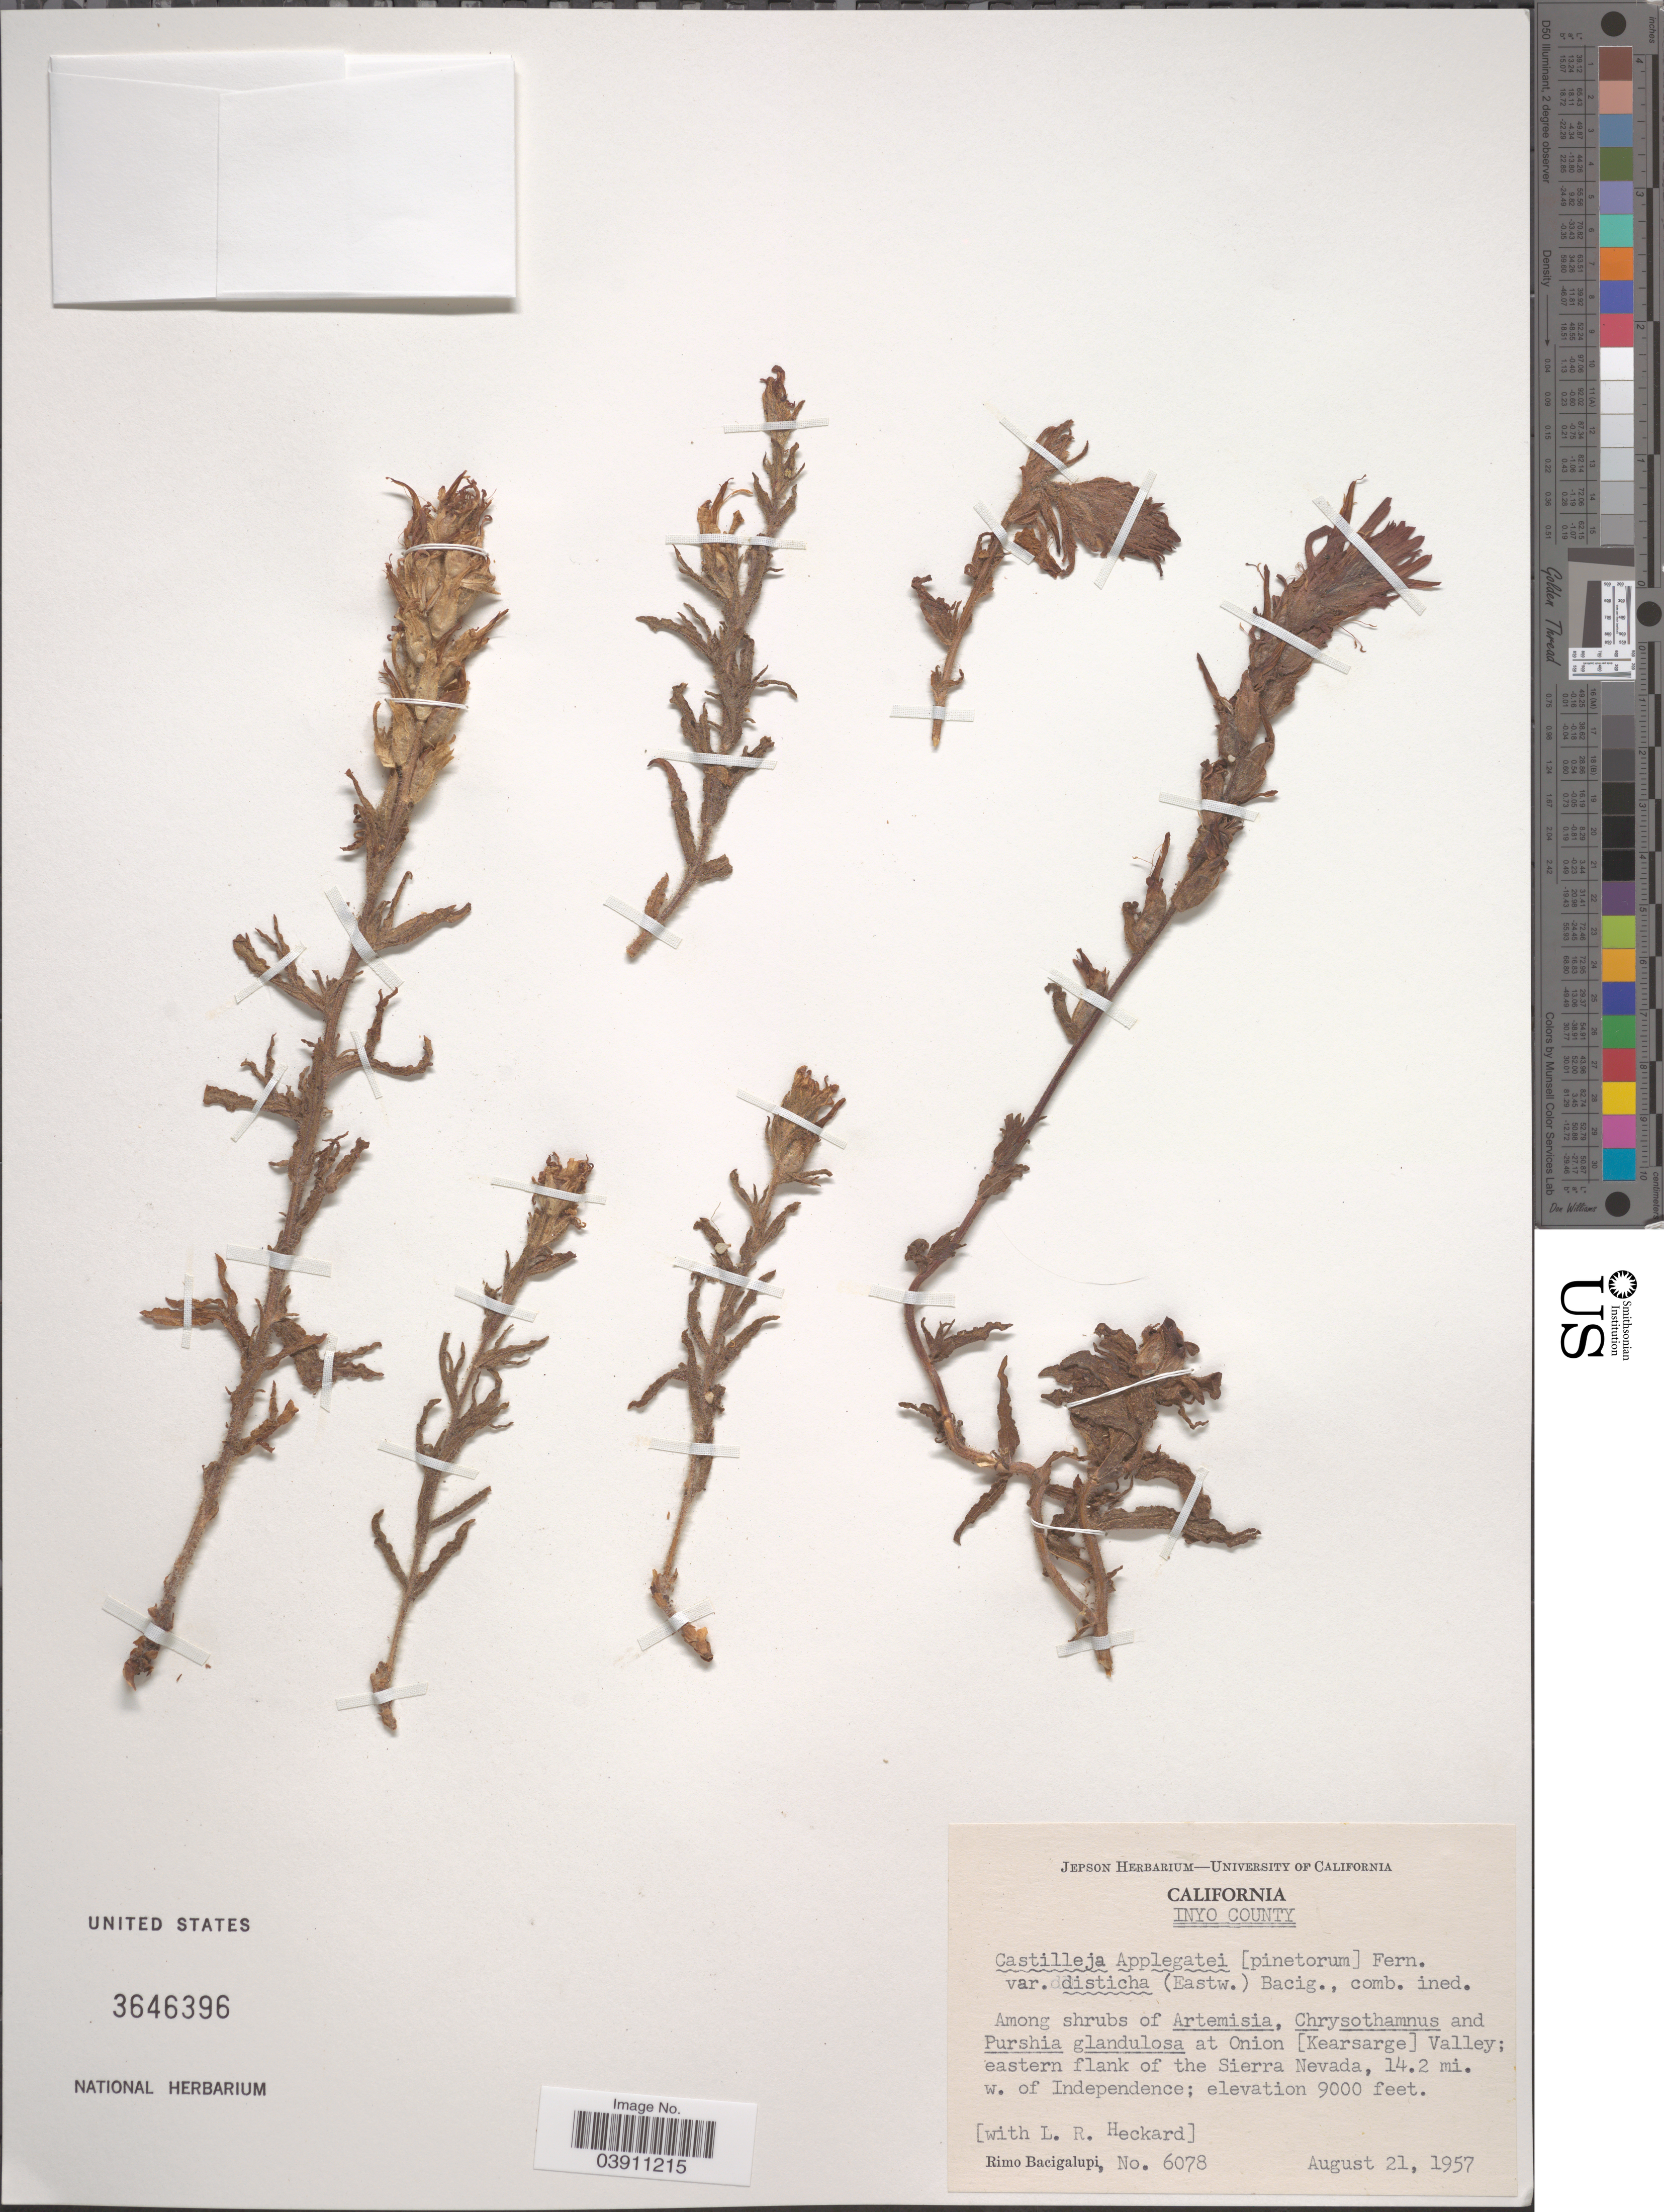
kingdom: Plantae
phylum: Tracheophyta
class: Magnoliopsida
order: Lamiales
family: Orobanchaceae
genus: Castilleja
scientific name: Castilleja applegatei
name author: Fernald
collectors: R. Bacigalupi & L. R. Heckard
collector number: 6078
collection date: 1957-08-21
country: United States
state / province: California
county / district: Inyo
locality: Inyo County. At Onion [Kearsarge] Valley; eastern flank of the Sierra Nevada, 14.2 mi. w. of Independence.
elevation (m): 2743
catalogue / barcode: US 3646396